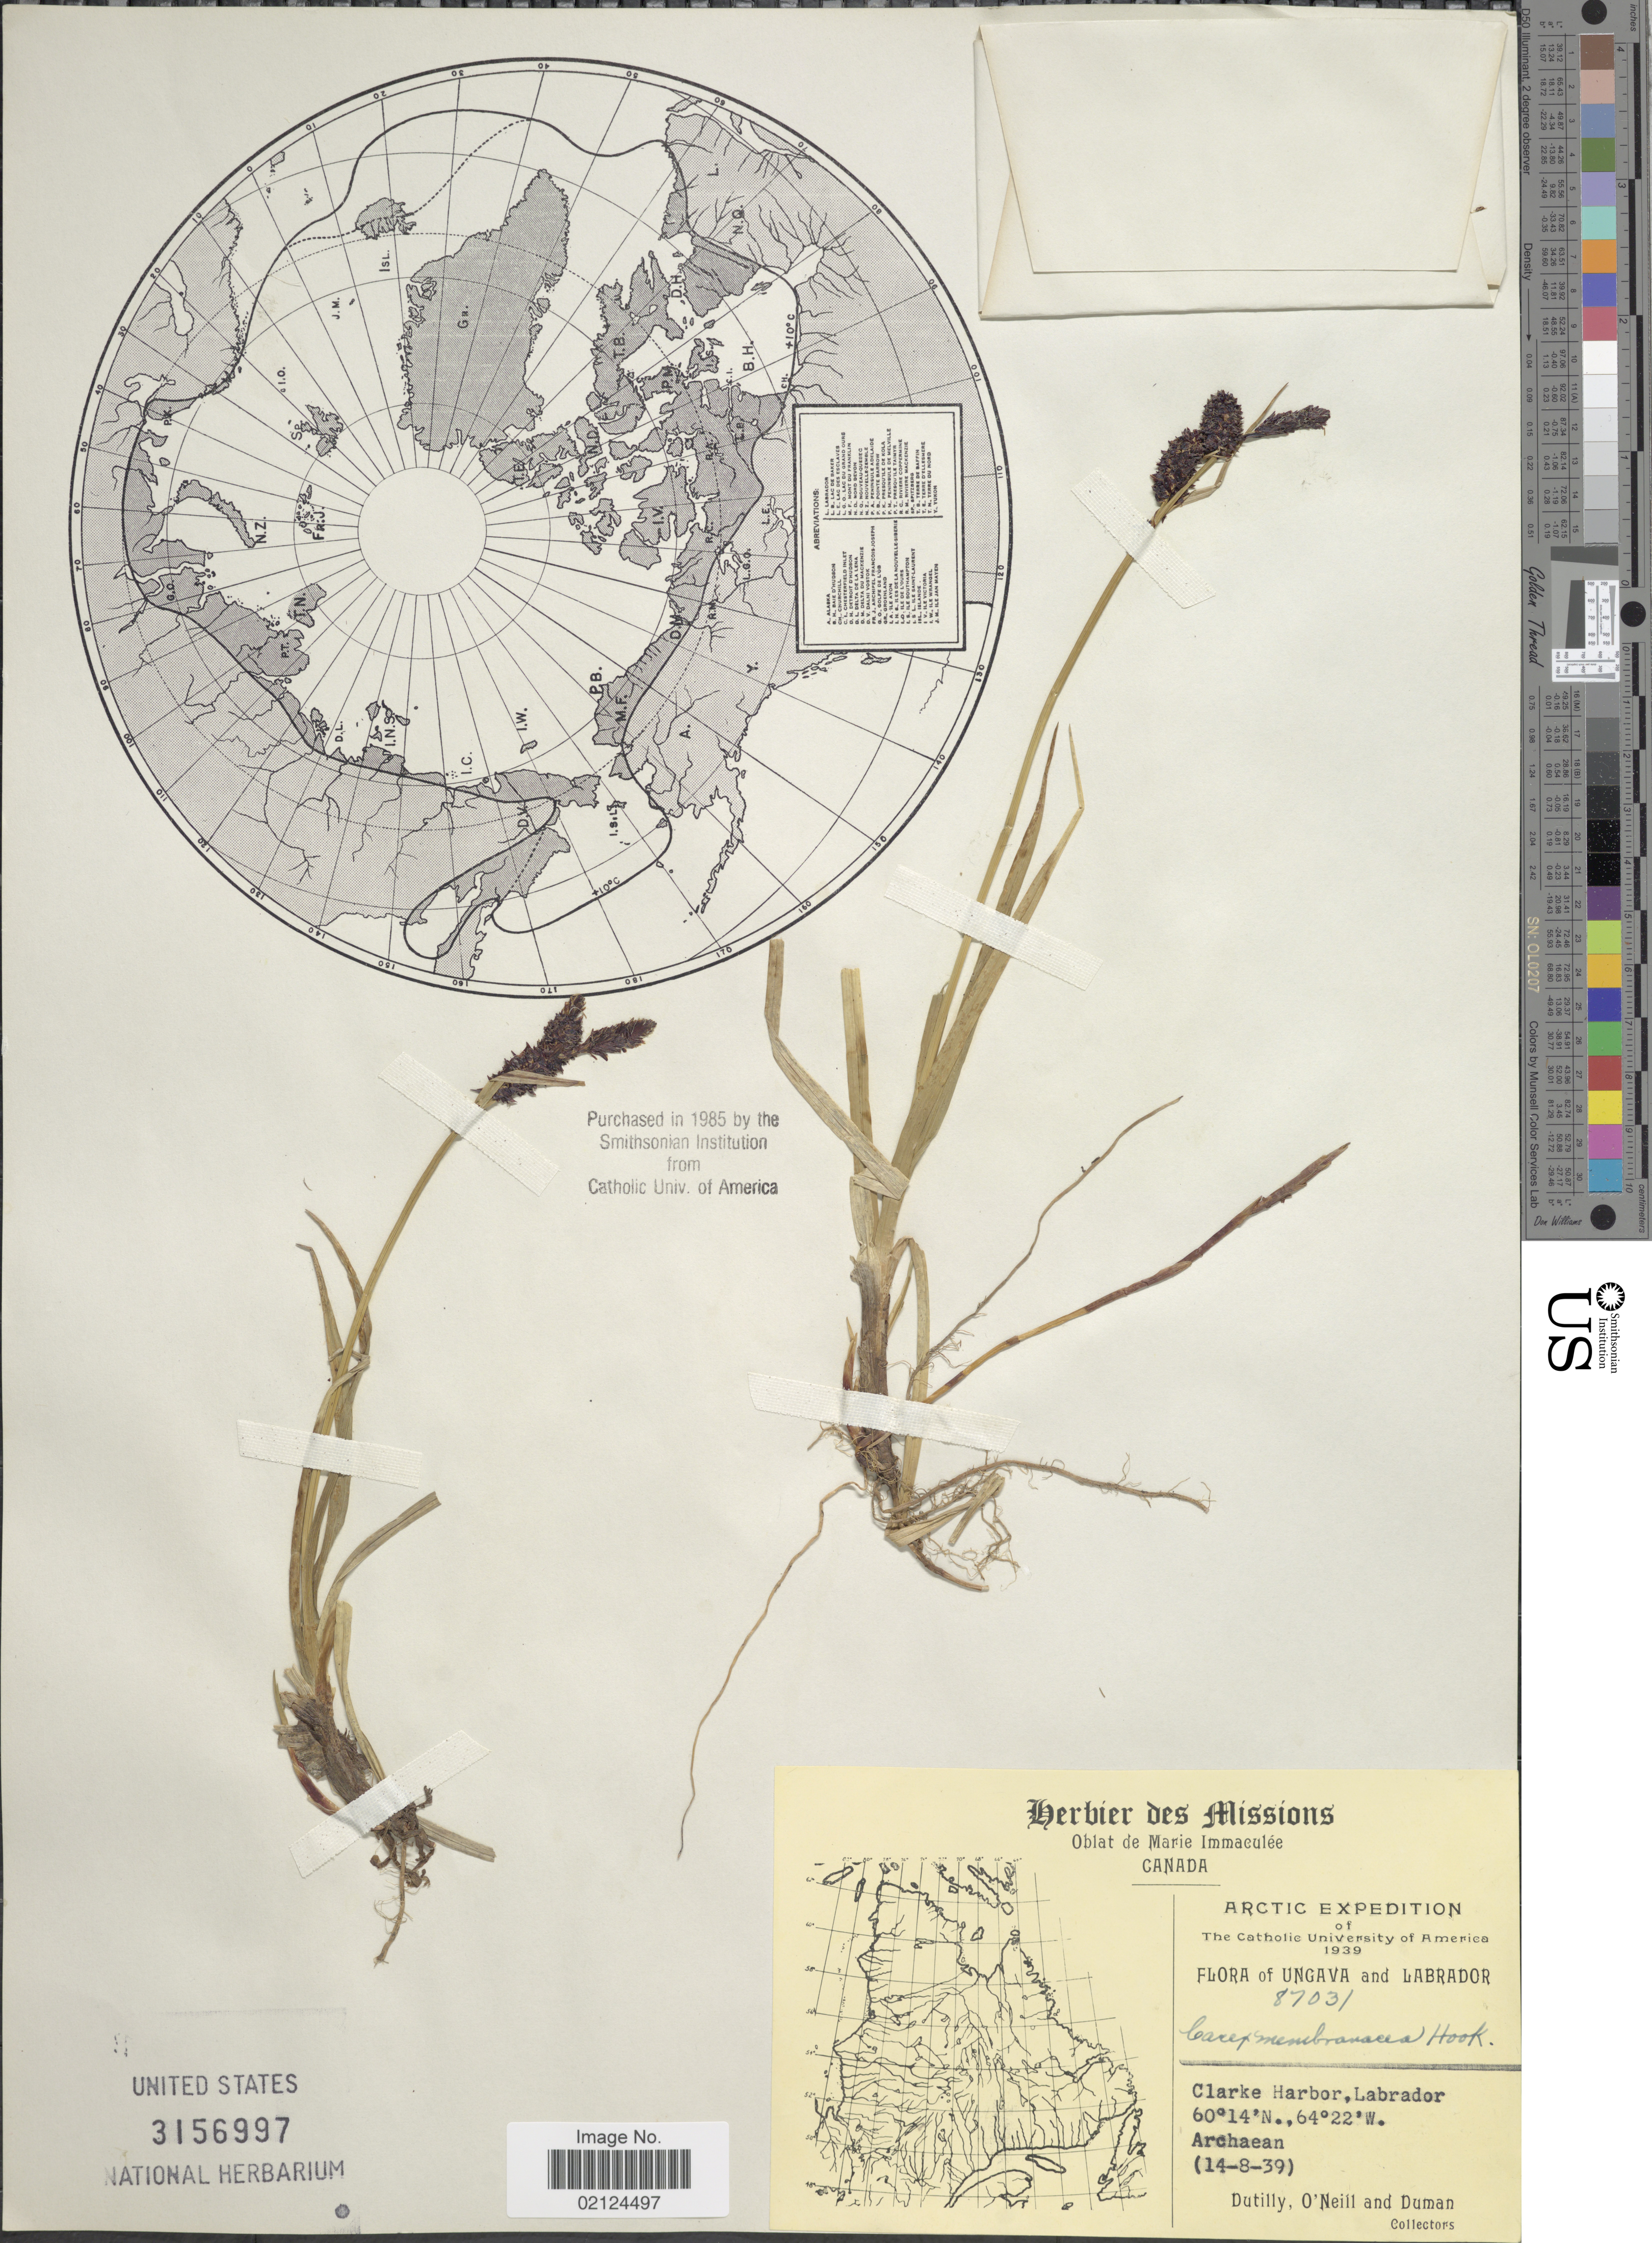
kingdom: Plantae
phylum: Tracheophyta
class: Liliopsida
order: Poales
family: Cyperaceae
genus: Carex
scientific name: Carex membranacea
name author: Hook.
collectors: -. Dutilly, O' Neill & -. Duman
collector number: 87031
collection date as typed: Transcribed d/m/y: 14/8/39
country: Canada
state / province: Newfoundland and Labrador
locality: Ungava and Labrador [unsure placement] Clarke Harbor, Labrador. Arctic.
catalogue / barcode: US 3156997